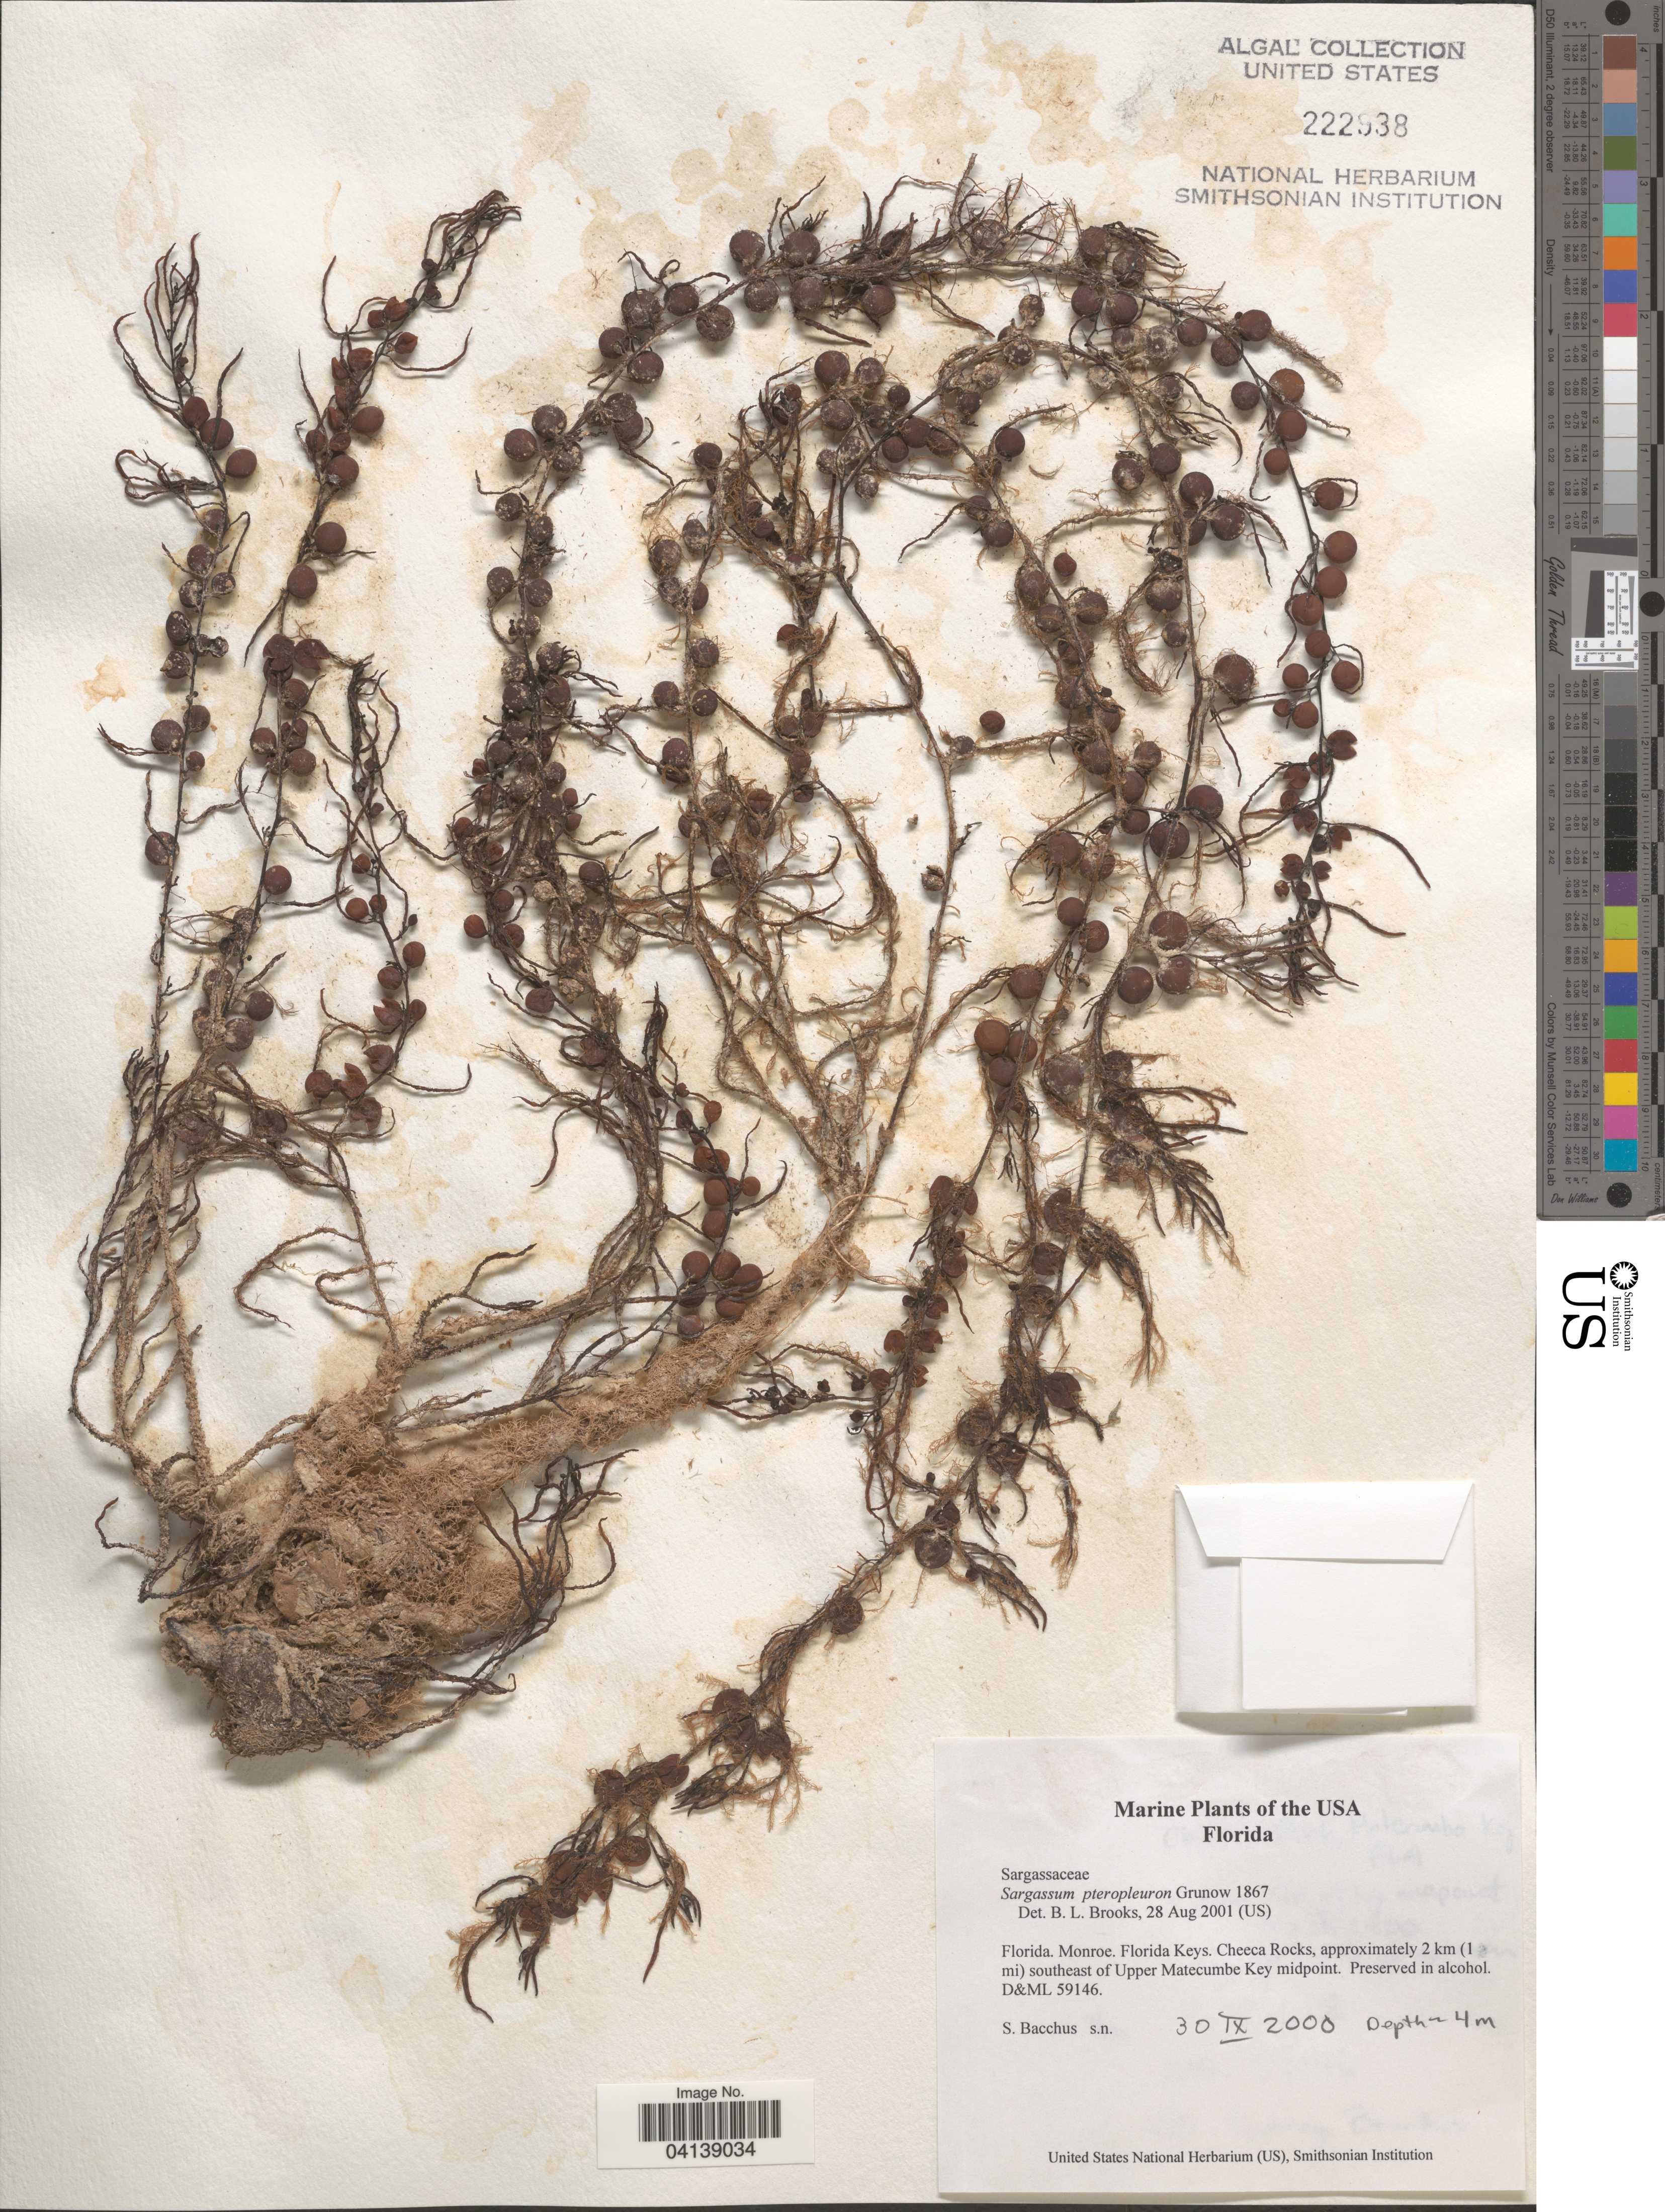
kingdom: Chromista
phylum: Ochrophyta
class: Phaeophyceae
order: Fucales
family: Sargassaceae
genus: Sargassum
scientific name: Sargassum pteropleuron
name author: Grunow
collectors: S. Bacchus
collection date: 2000-09-30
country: United States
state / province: Florida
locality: Monroe. Florida Keys. Cheeca Rocks, approximately 2 km (1 mi) southeast of Upper Matecumbe Key midpoint.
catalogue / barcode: US 222938